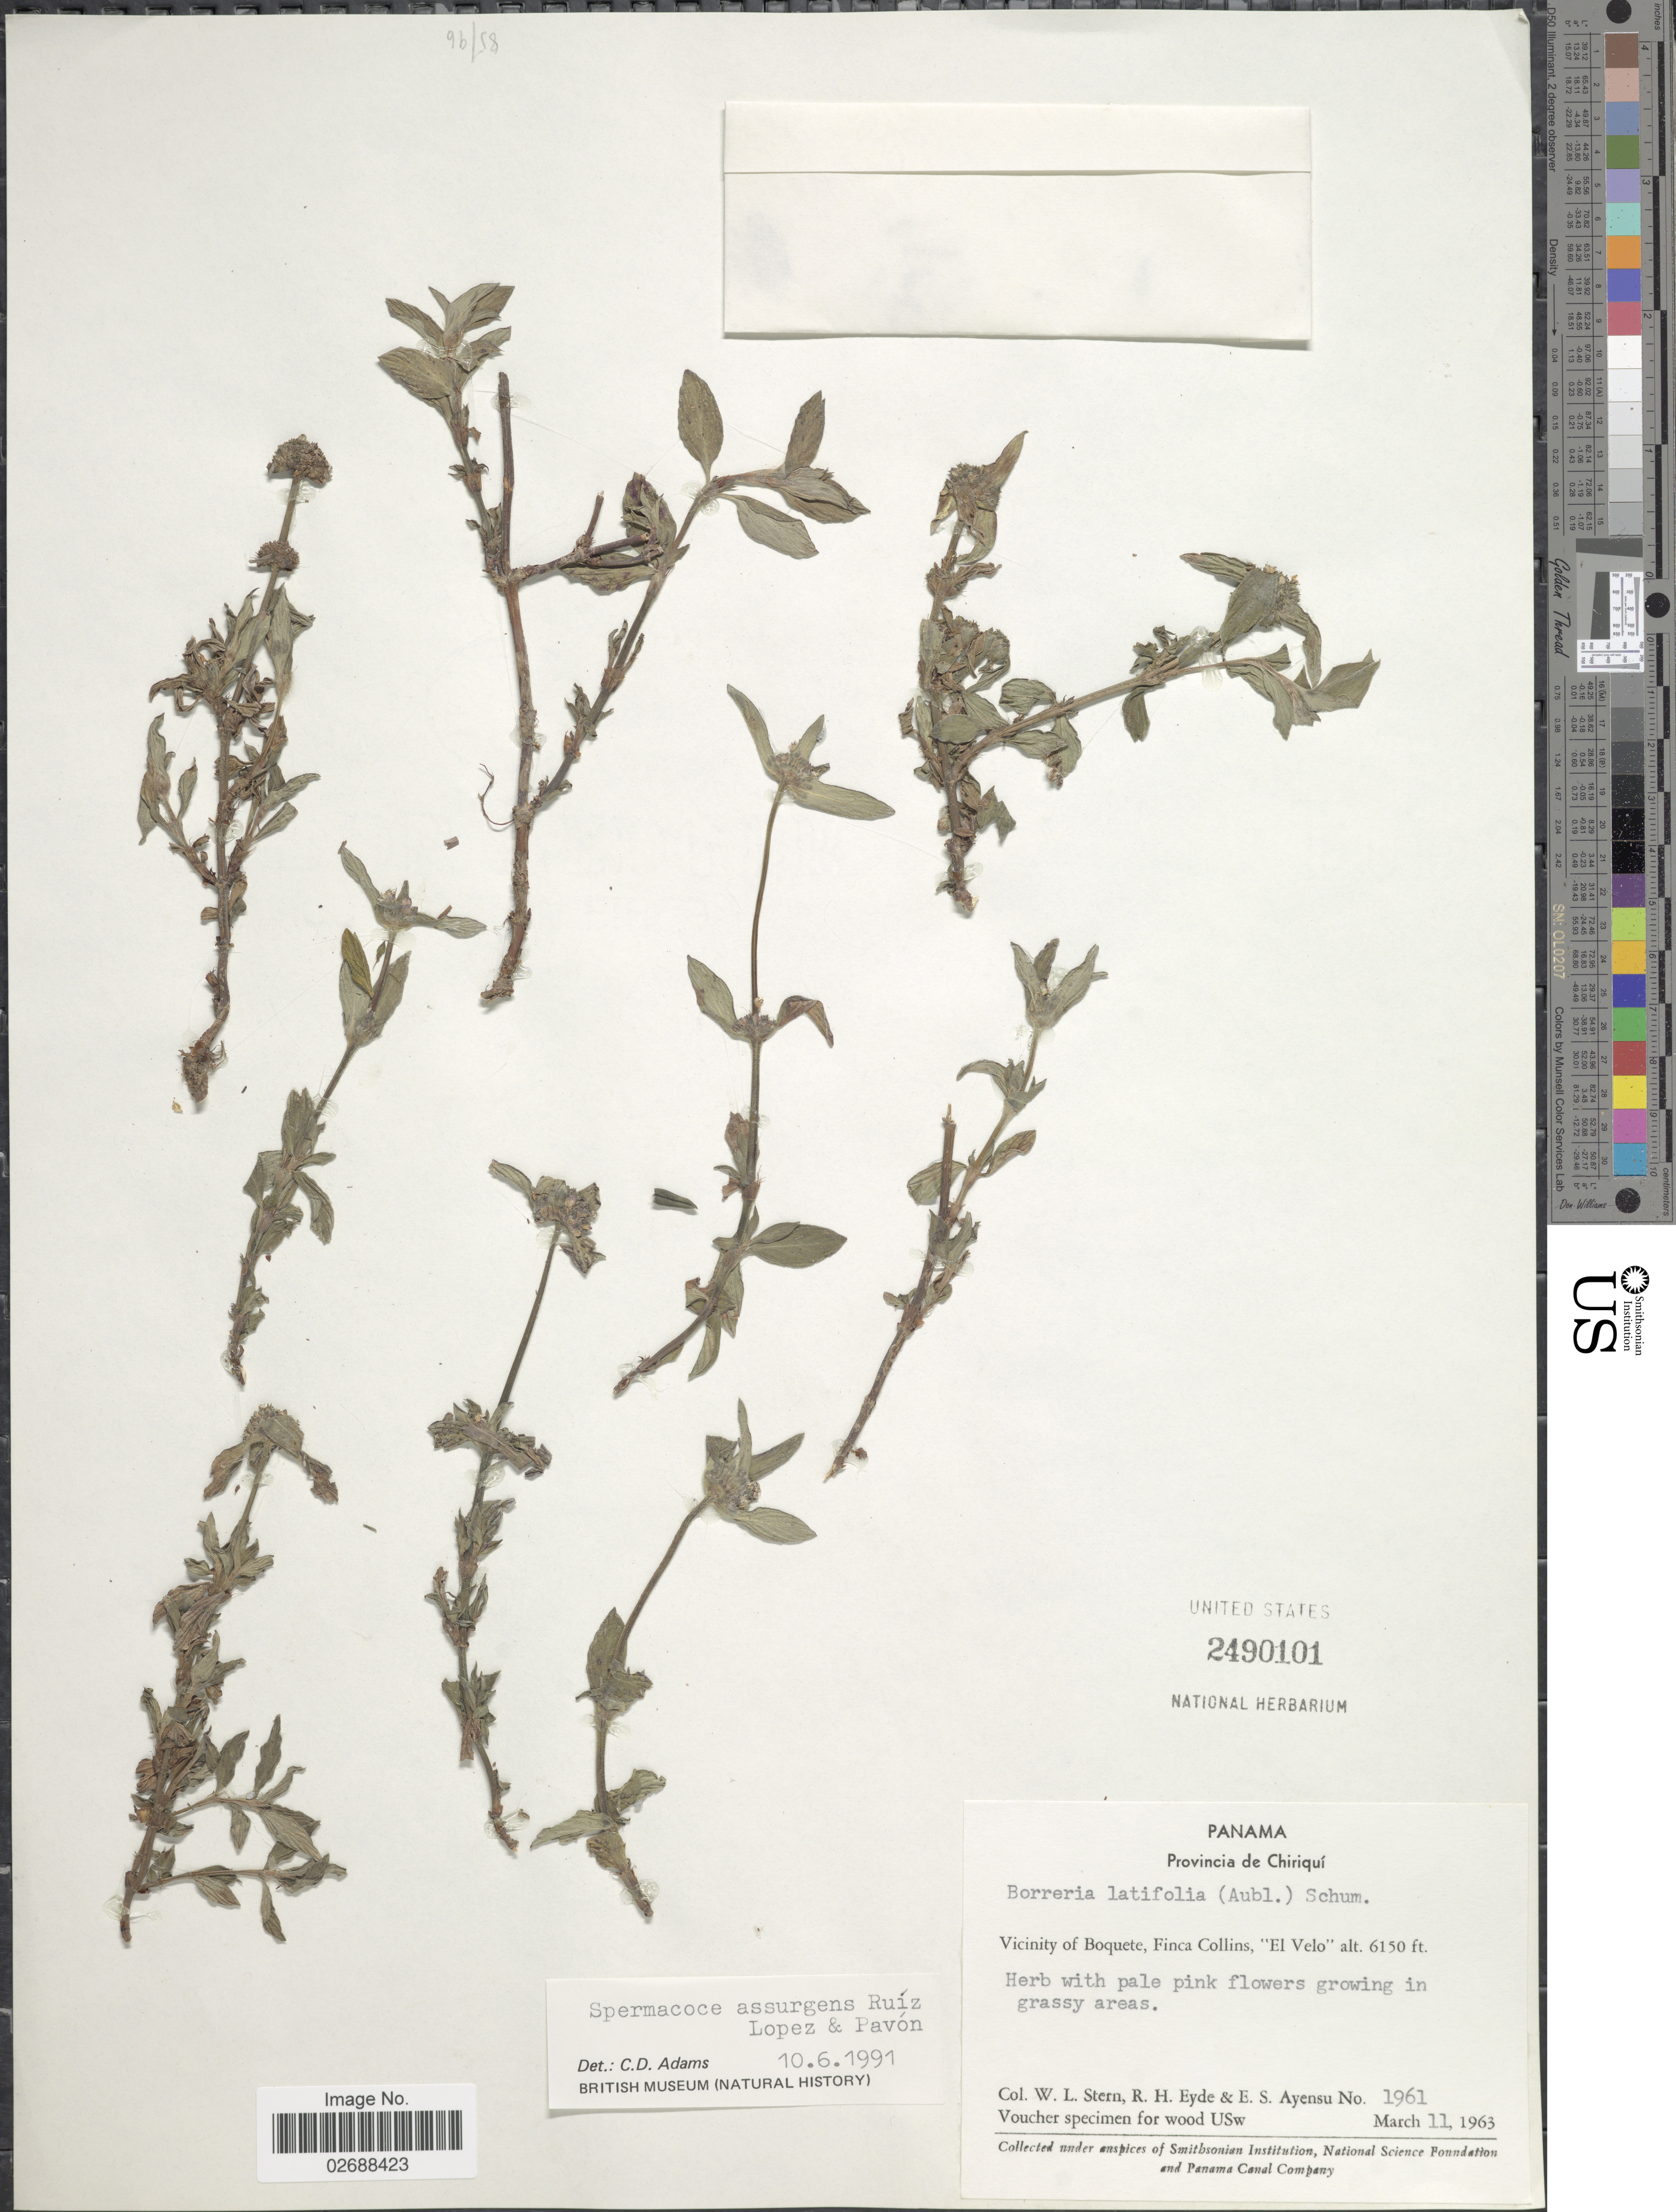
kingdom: Plantae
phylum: Tracheophyta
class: Magnoliopsida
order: Gentianales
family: Rubiaceae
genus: Spermacoce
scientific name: Spermacoce assurgens var. hondurensis C.D. Adams var. nov. ined.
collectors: W. L. Stern, R. H. Eyde & E. S. Ayensu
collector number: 1961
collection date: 1963-03-11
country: Panama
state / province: Chiriqui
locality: Vicinity of Boquete, Finca Collins "El Velo"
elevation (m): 1875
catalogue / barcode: US 2490101